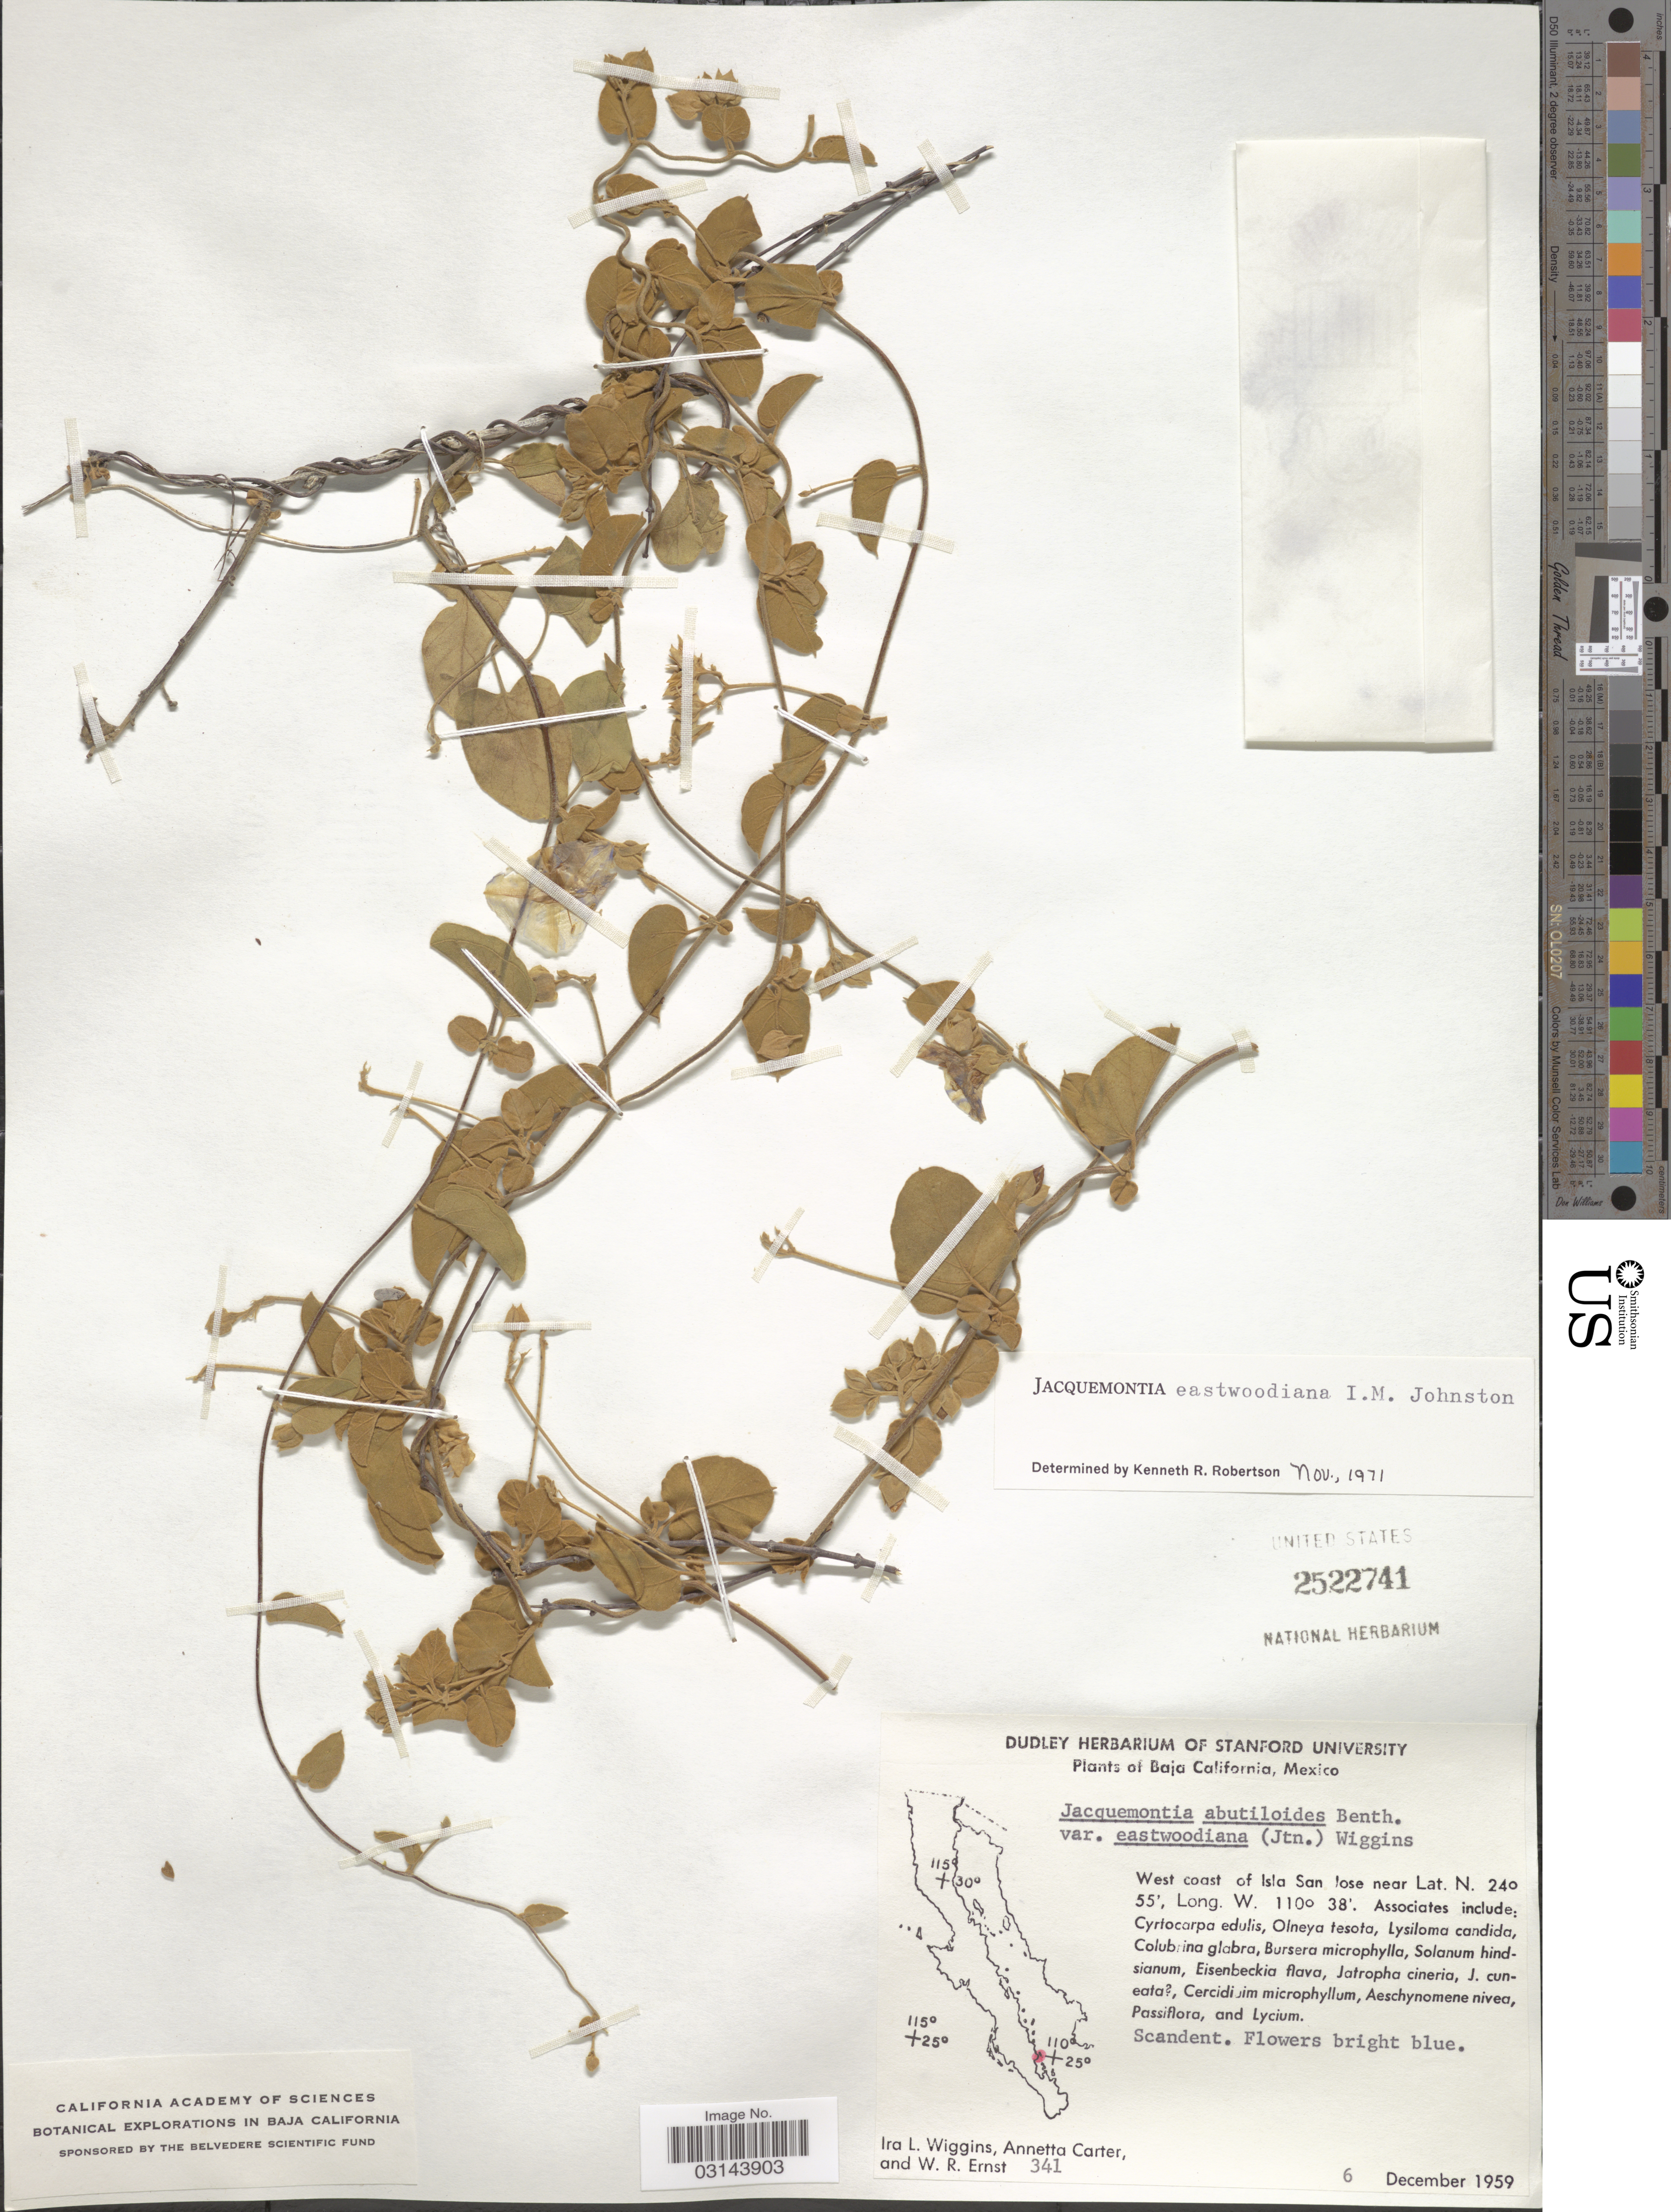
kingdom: Plantae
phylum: Tracheophyta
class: Magnoliopsida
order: Solanales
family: Convolvulaceae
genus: Jacquemontia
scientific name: Jacquemontia eastwoodiana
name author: I.M. Johnst.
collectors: I. L. Wiggins, A. Carter & W. R. Ernst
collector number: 341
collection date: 1959-12-06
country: Mexico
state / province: Baja California Sur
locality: West coast of Isla San Jose.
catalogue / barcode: US 2522741